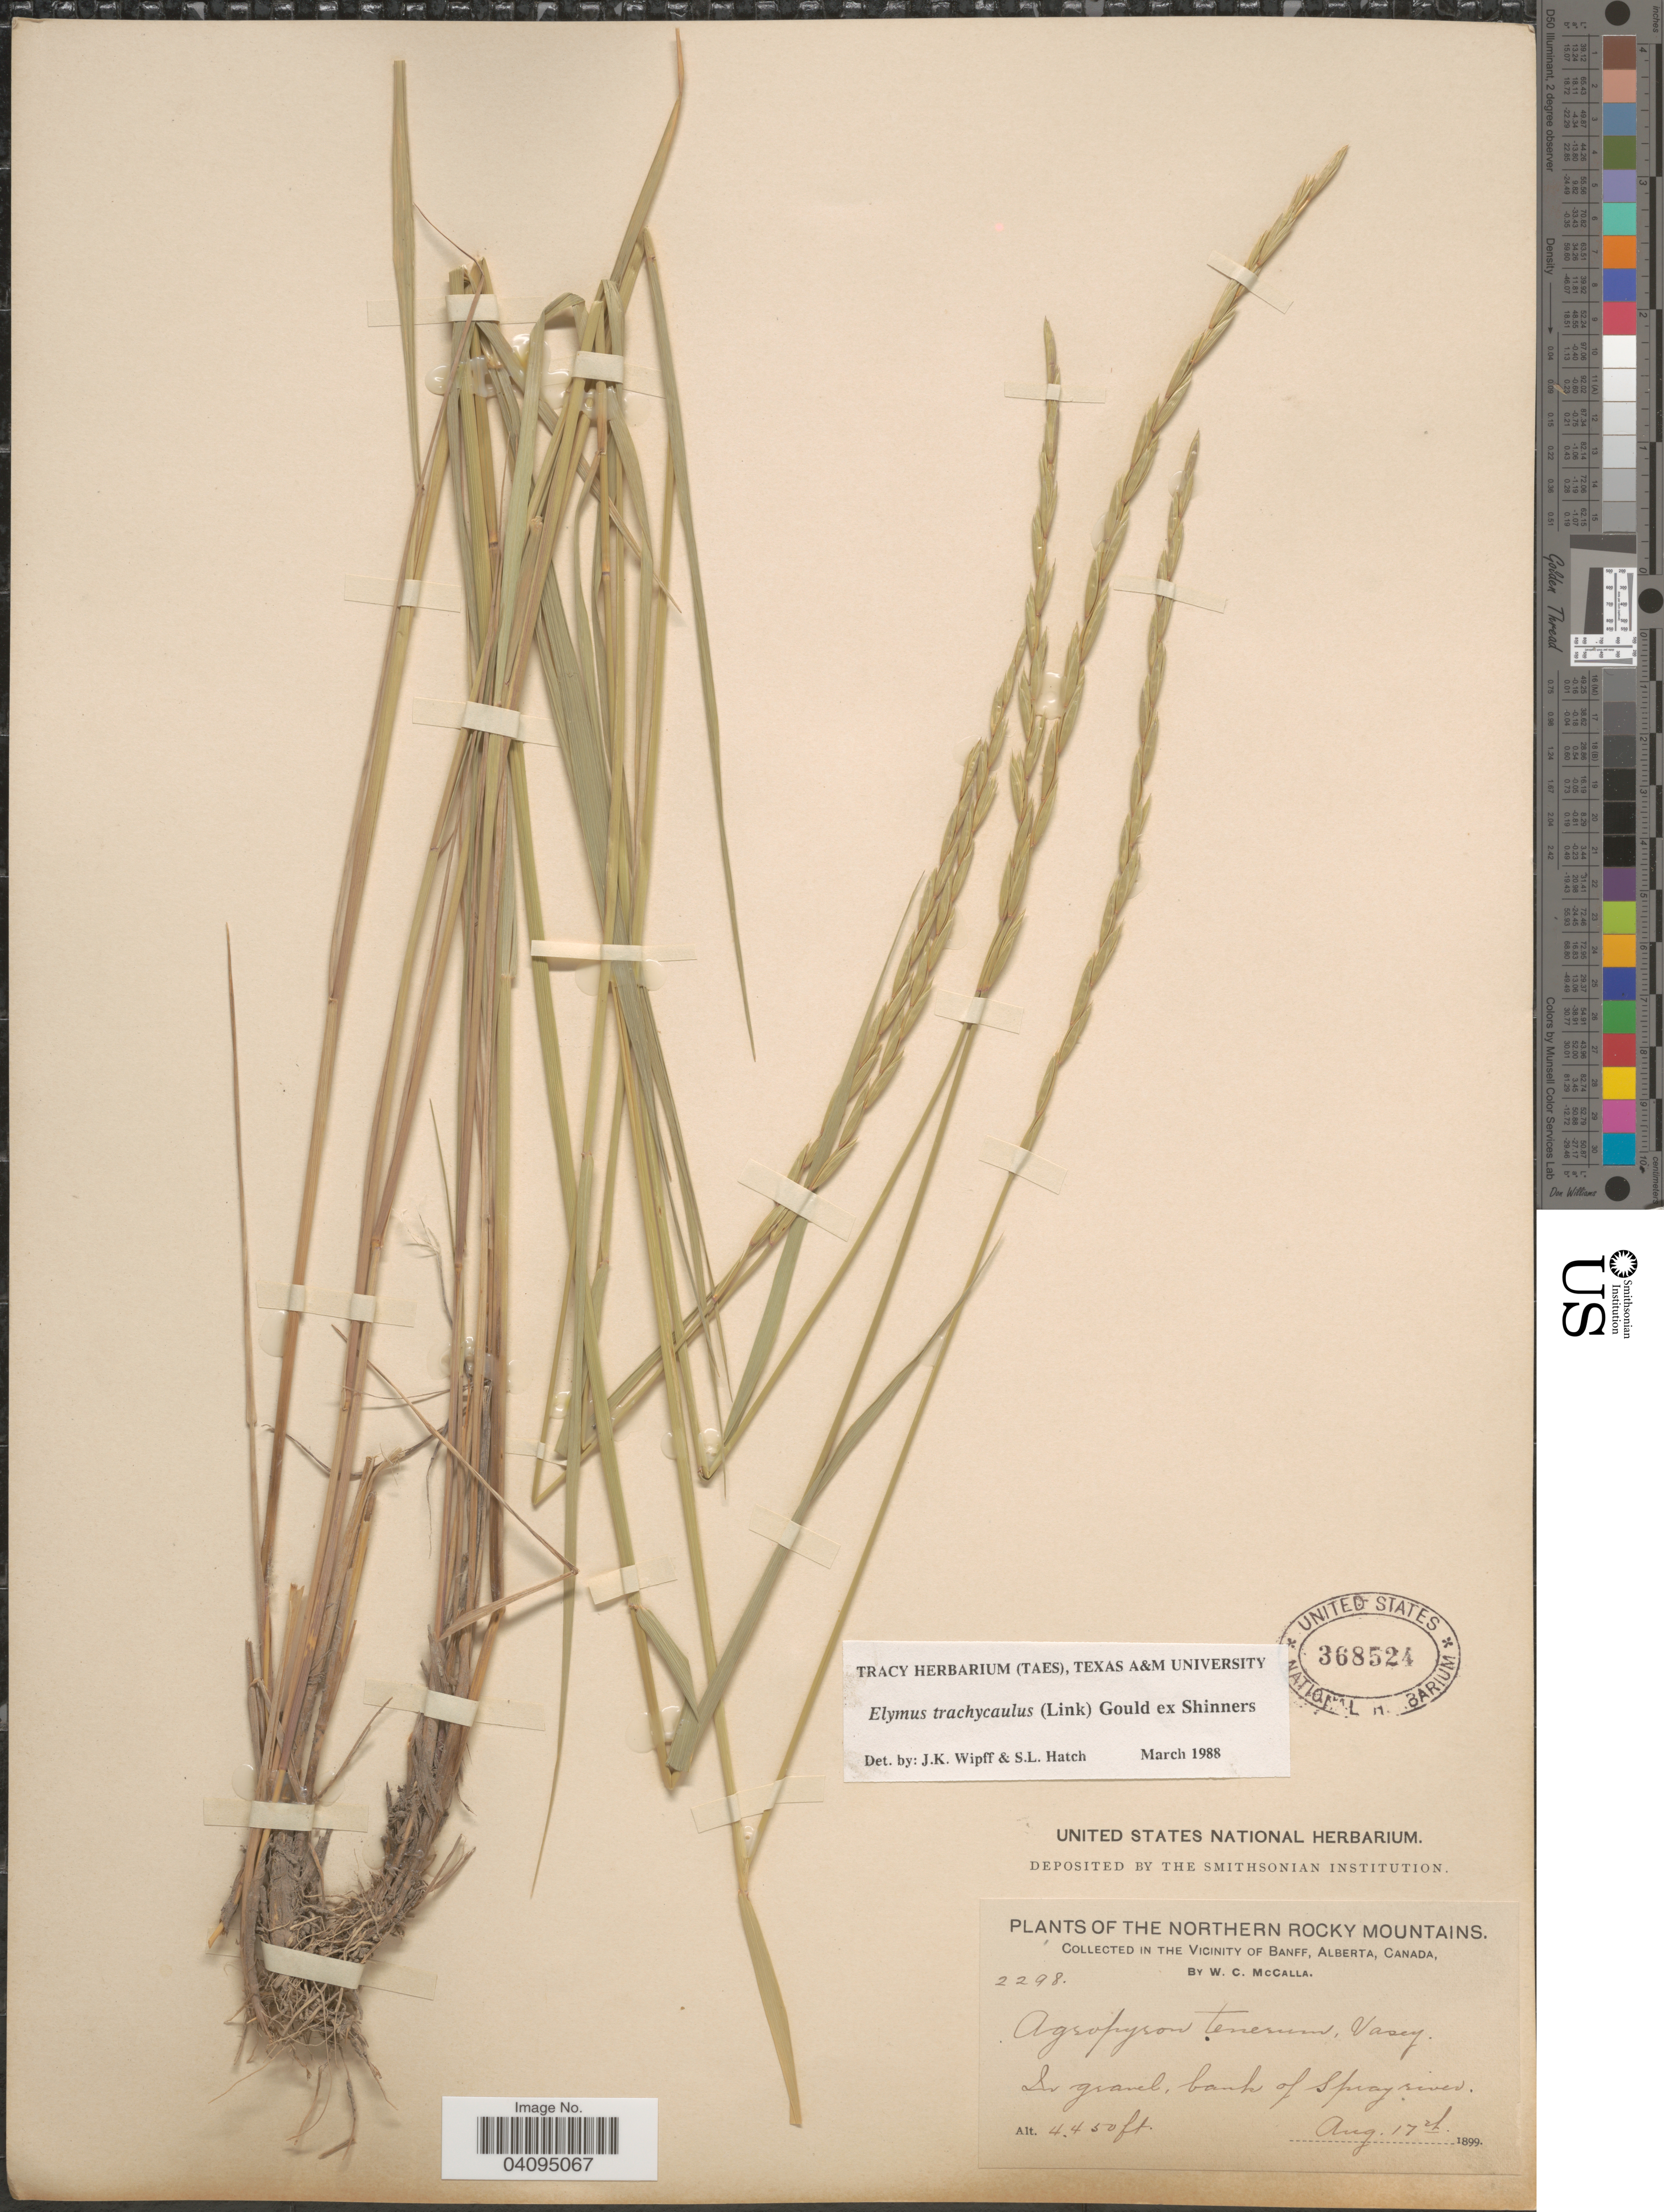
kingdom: Plantae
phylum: Tracheophyta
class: Liliopsida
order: Poales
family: Poaceae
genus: Elymus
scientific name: Elymus trachycaulus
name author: (Link) Gould ex Shinners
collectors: W. McCalla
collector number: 2298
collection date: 1899-08-17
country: Canada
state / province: Alberta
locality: The Northern Rocky Mountains. In the vicinity of Banff. Bank of Spray river.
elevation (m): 1356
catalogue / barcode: US 368524